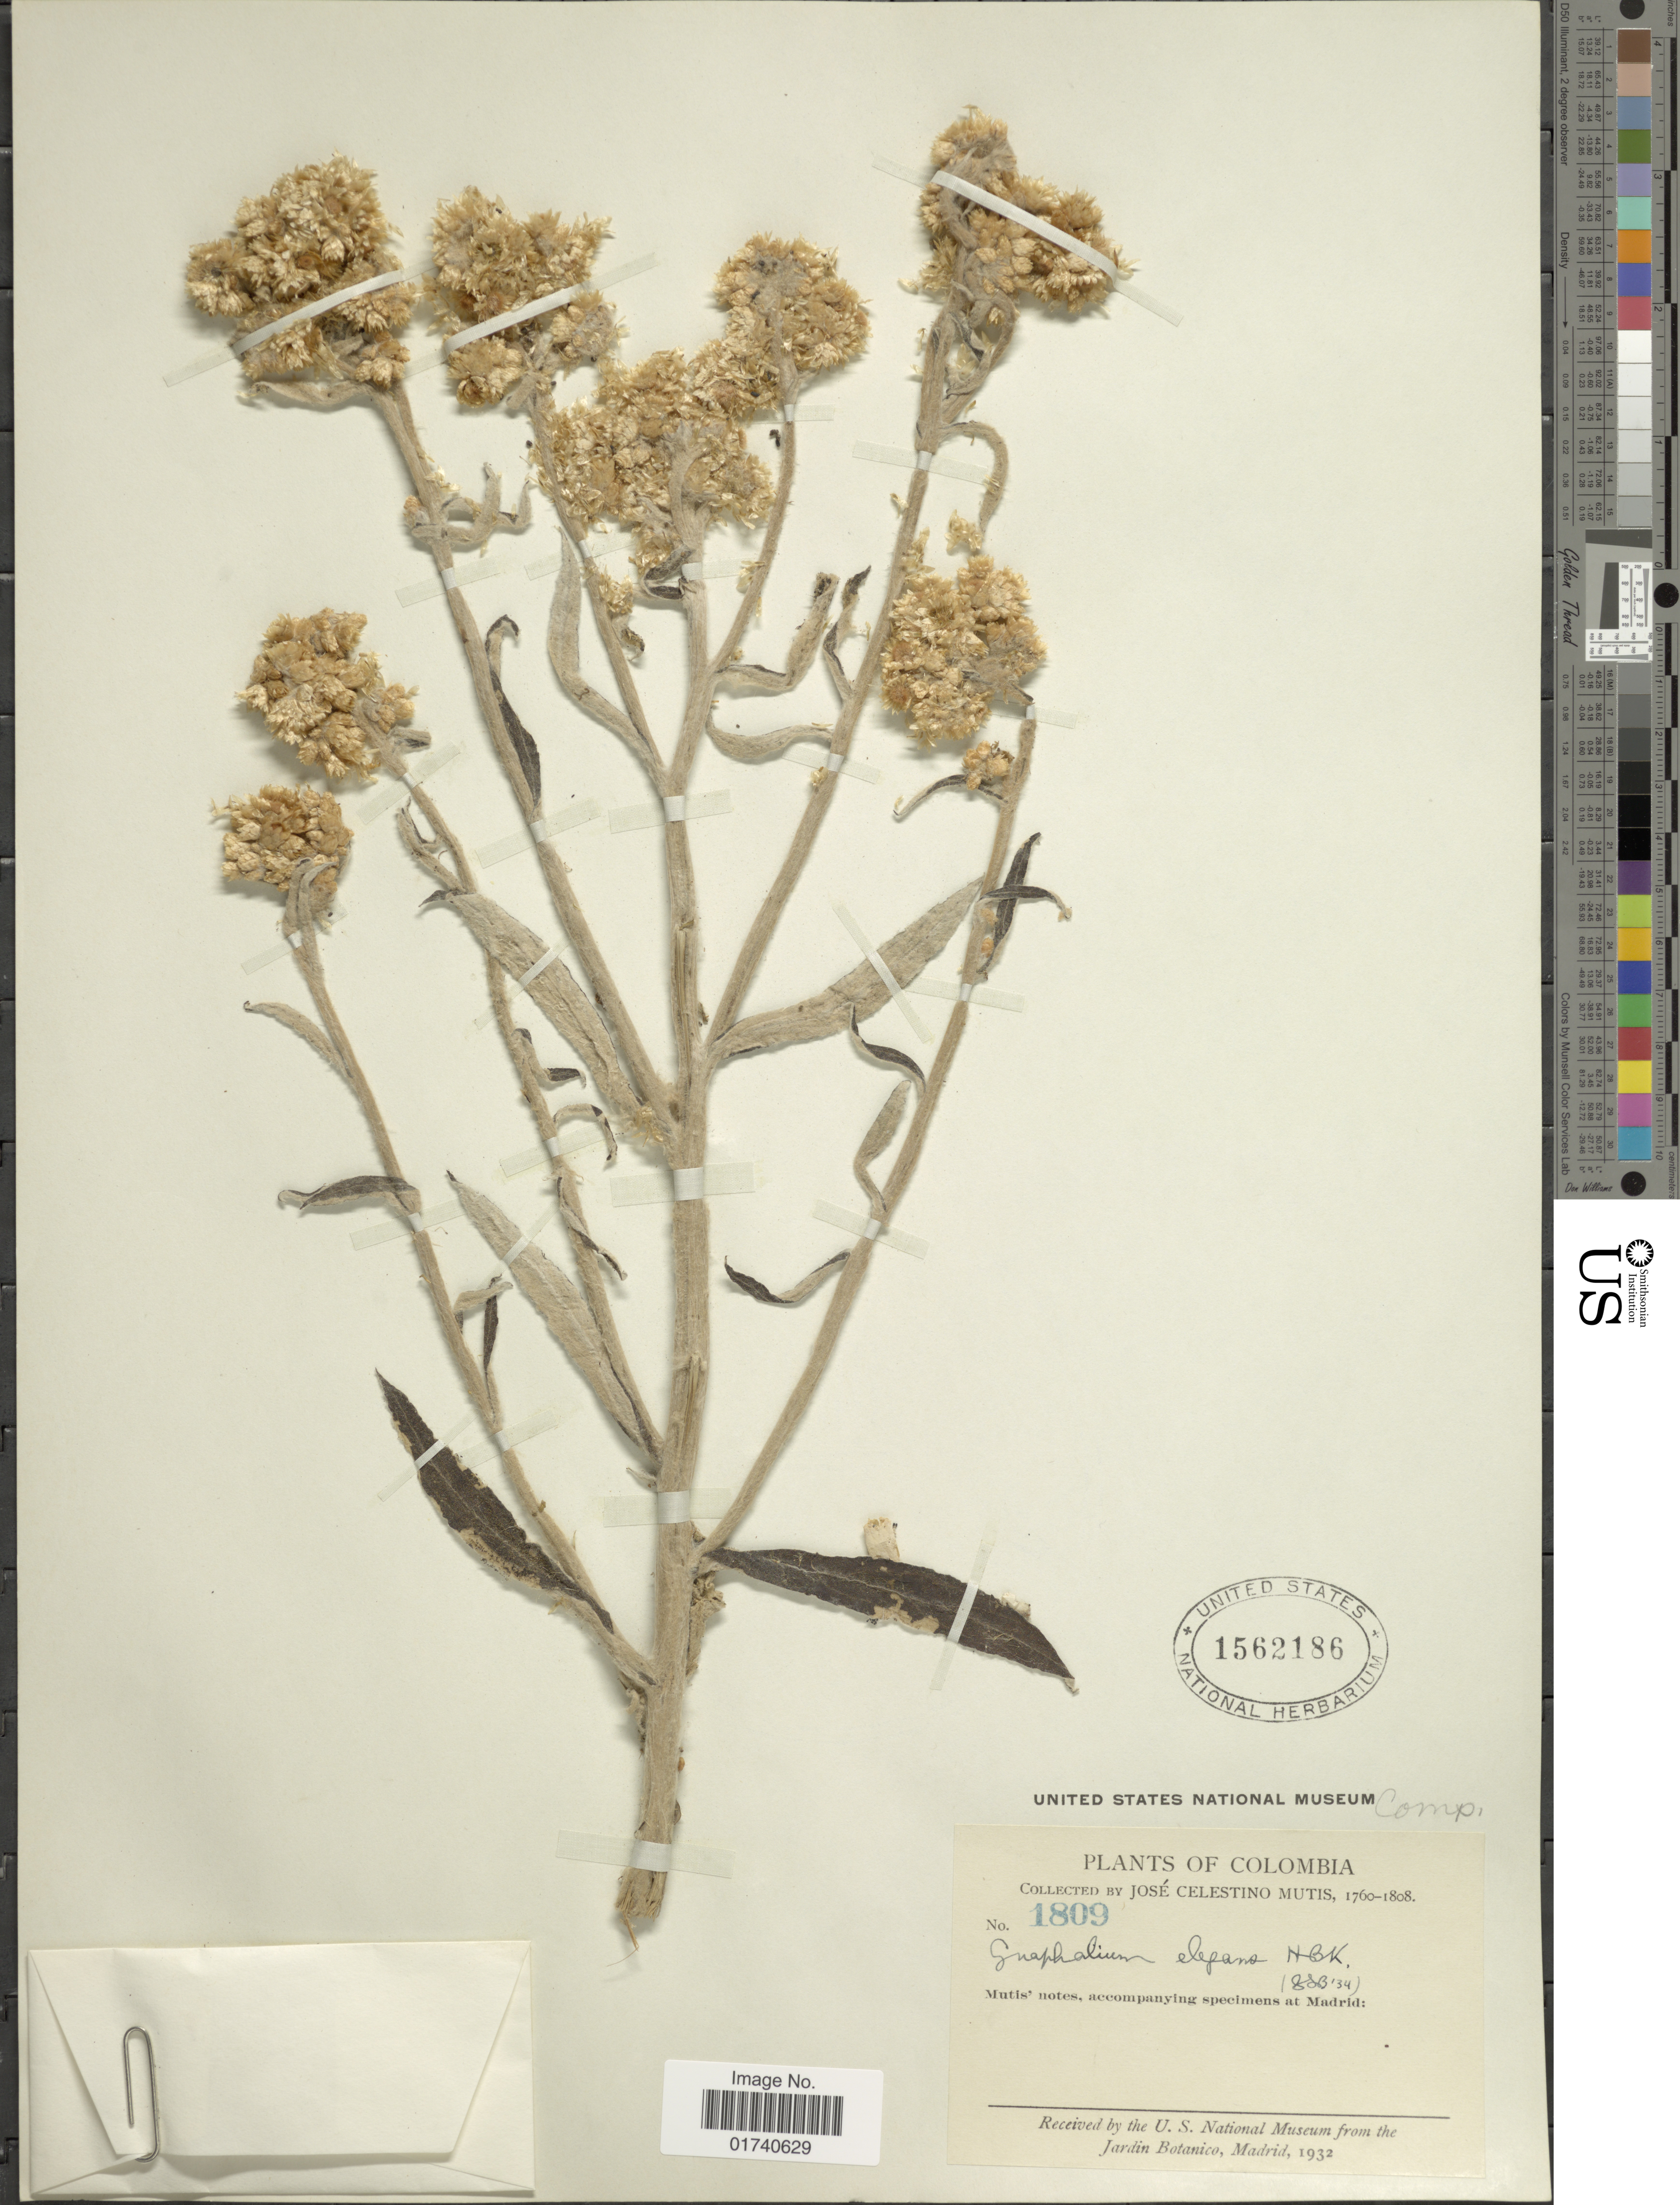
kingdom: Plantae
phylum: Tracheophyta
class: Magnoliopsida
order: Asterales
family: Asteraceae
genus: Pseudognaphalium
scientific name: Pseudognaphalium elegans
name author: (Kunth) Kartesz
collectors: J. C. B. Mutis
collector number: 1809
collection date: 1760/1808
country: Colombia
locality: Mutis' notes accompanying specimens at Madrid.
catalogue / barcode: US 1562186